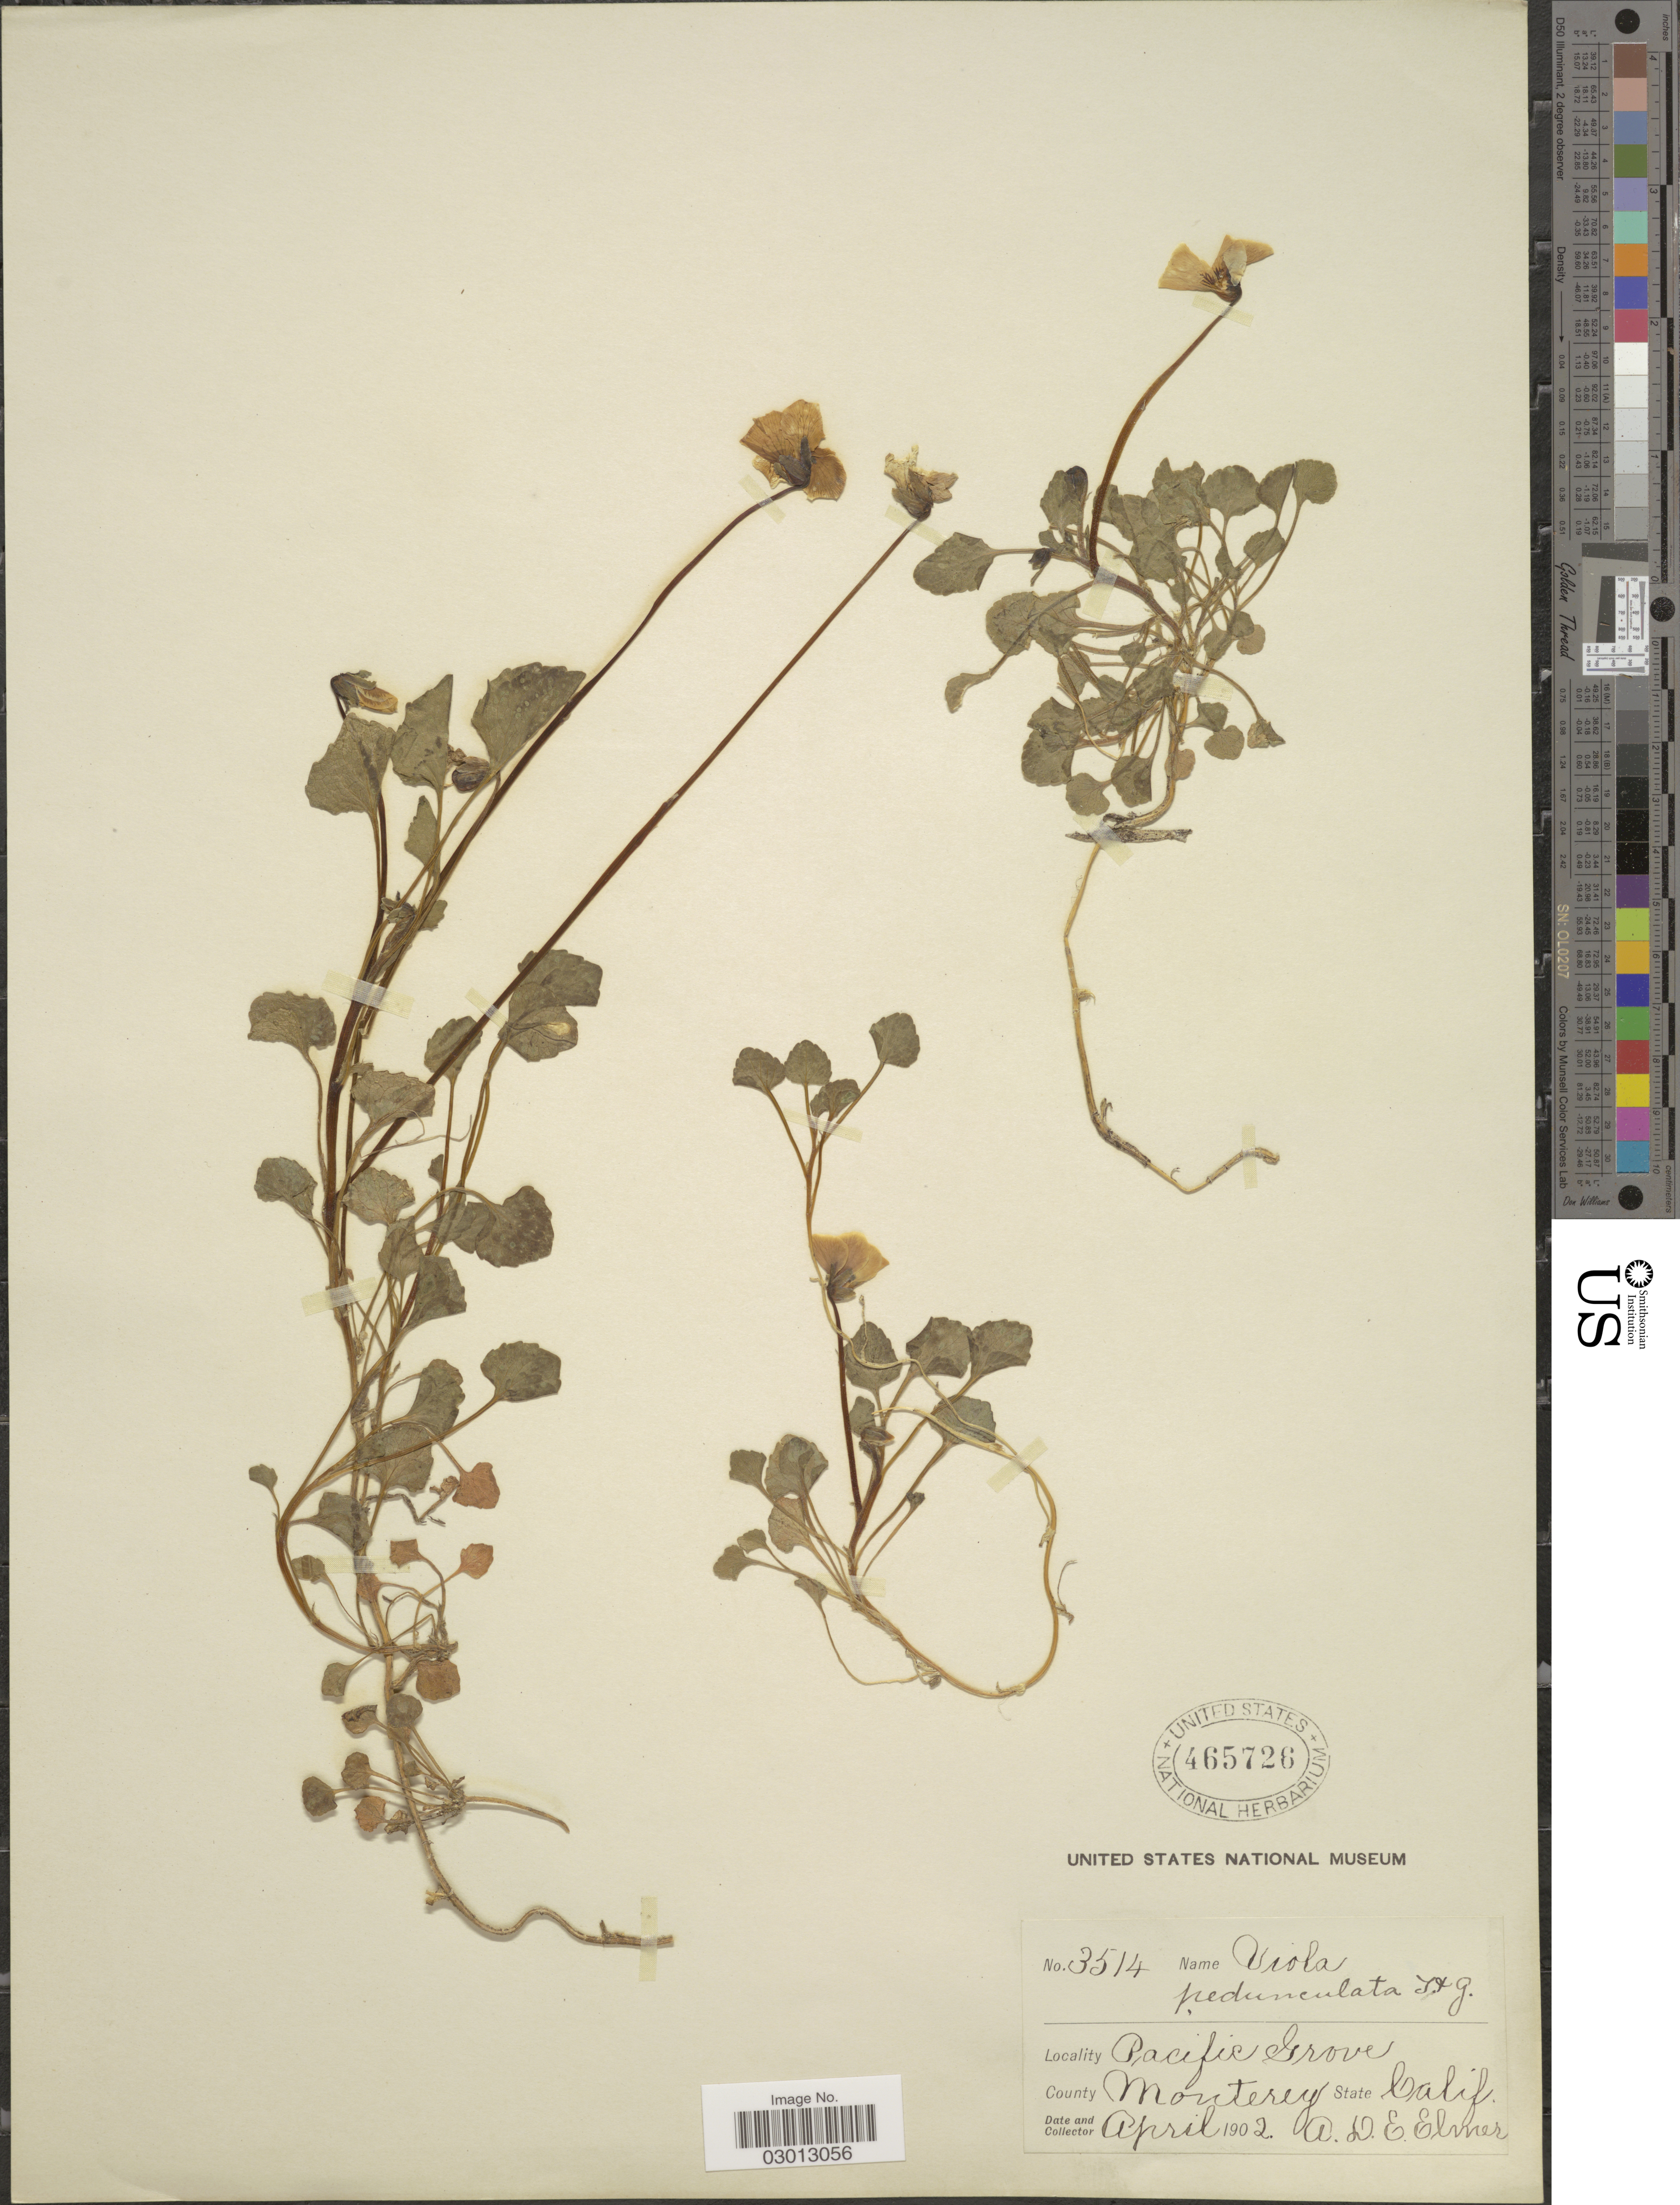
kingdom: Plantae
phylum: Tracheophyta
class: Magnoliopsida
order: Malpighiales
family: Violaceae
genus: Viola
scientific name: Viola pedunculata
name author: Torr. & A. Gray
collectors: A. D. E. Elmer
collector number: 3514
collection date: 1902-04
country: United States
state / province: California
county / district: Monterey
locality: Pacific Grove. County Monterey.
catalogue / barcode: US 465726